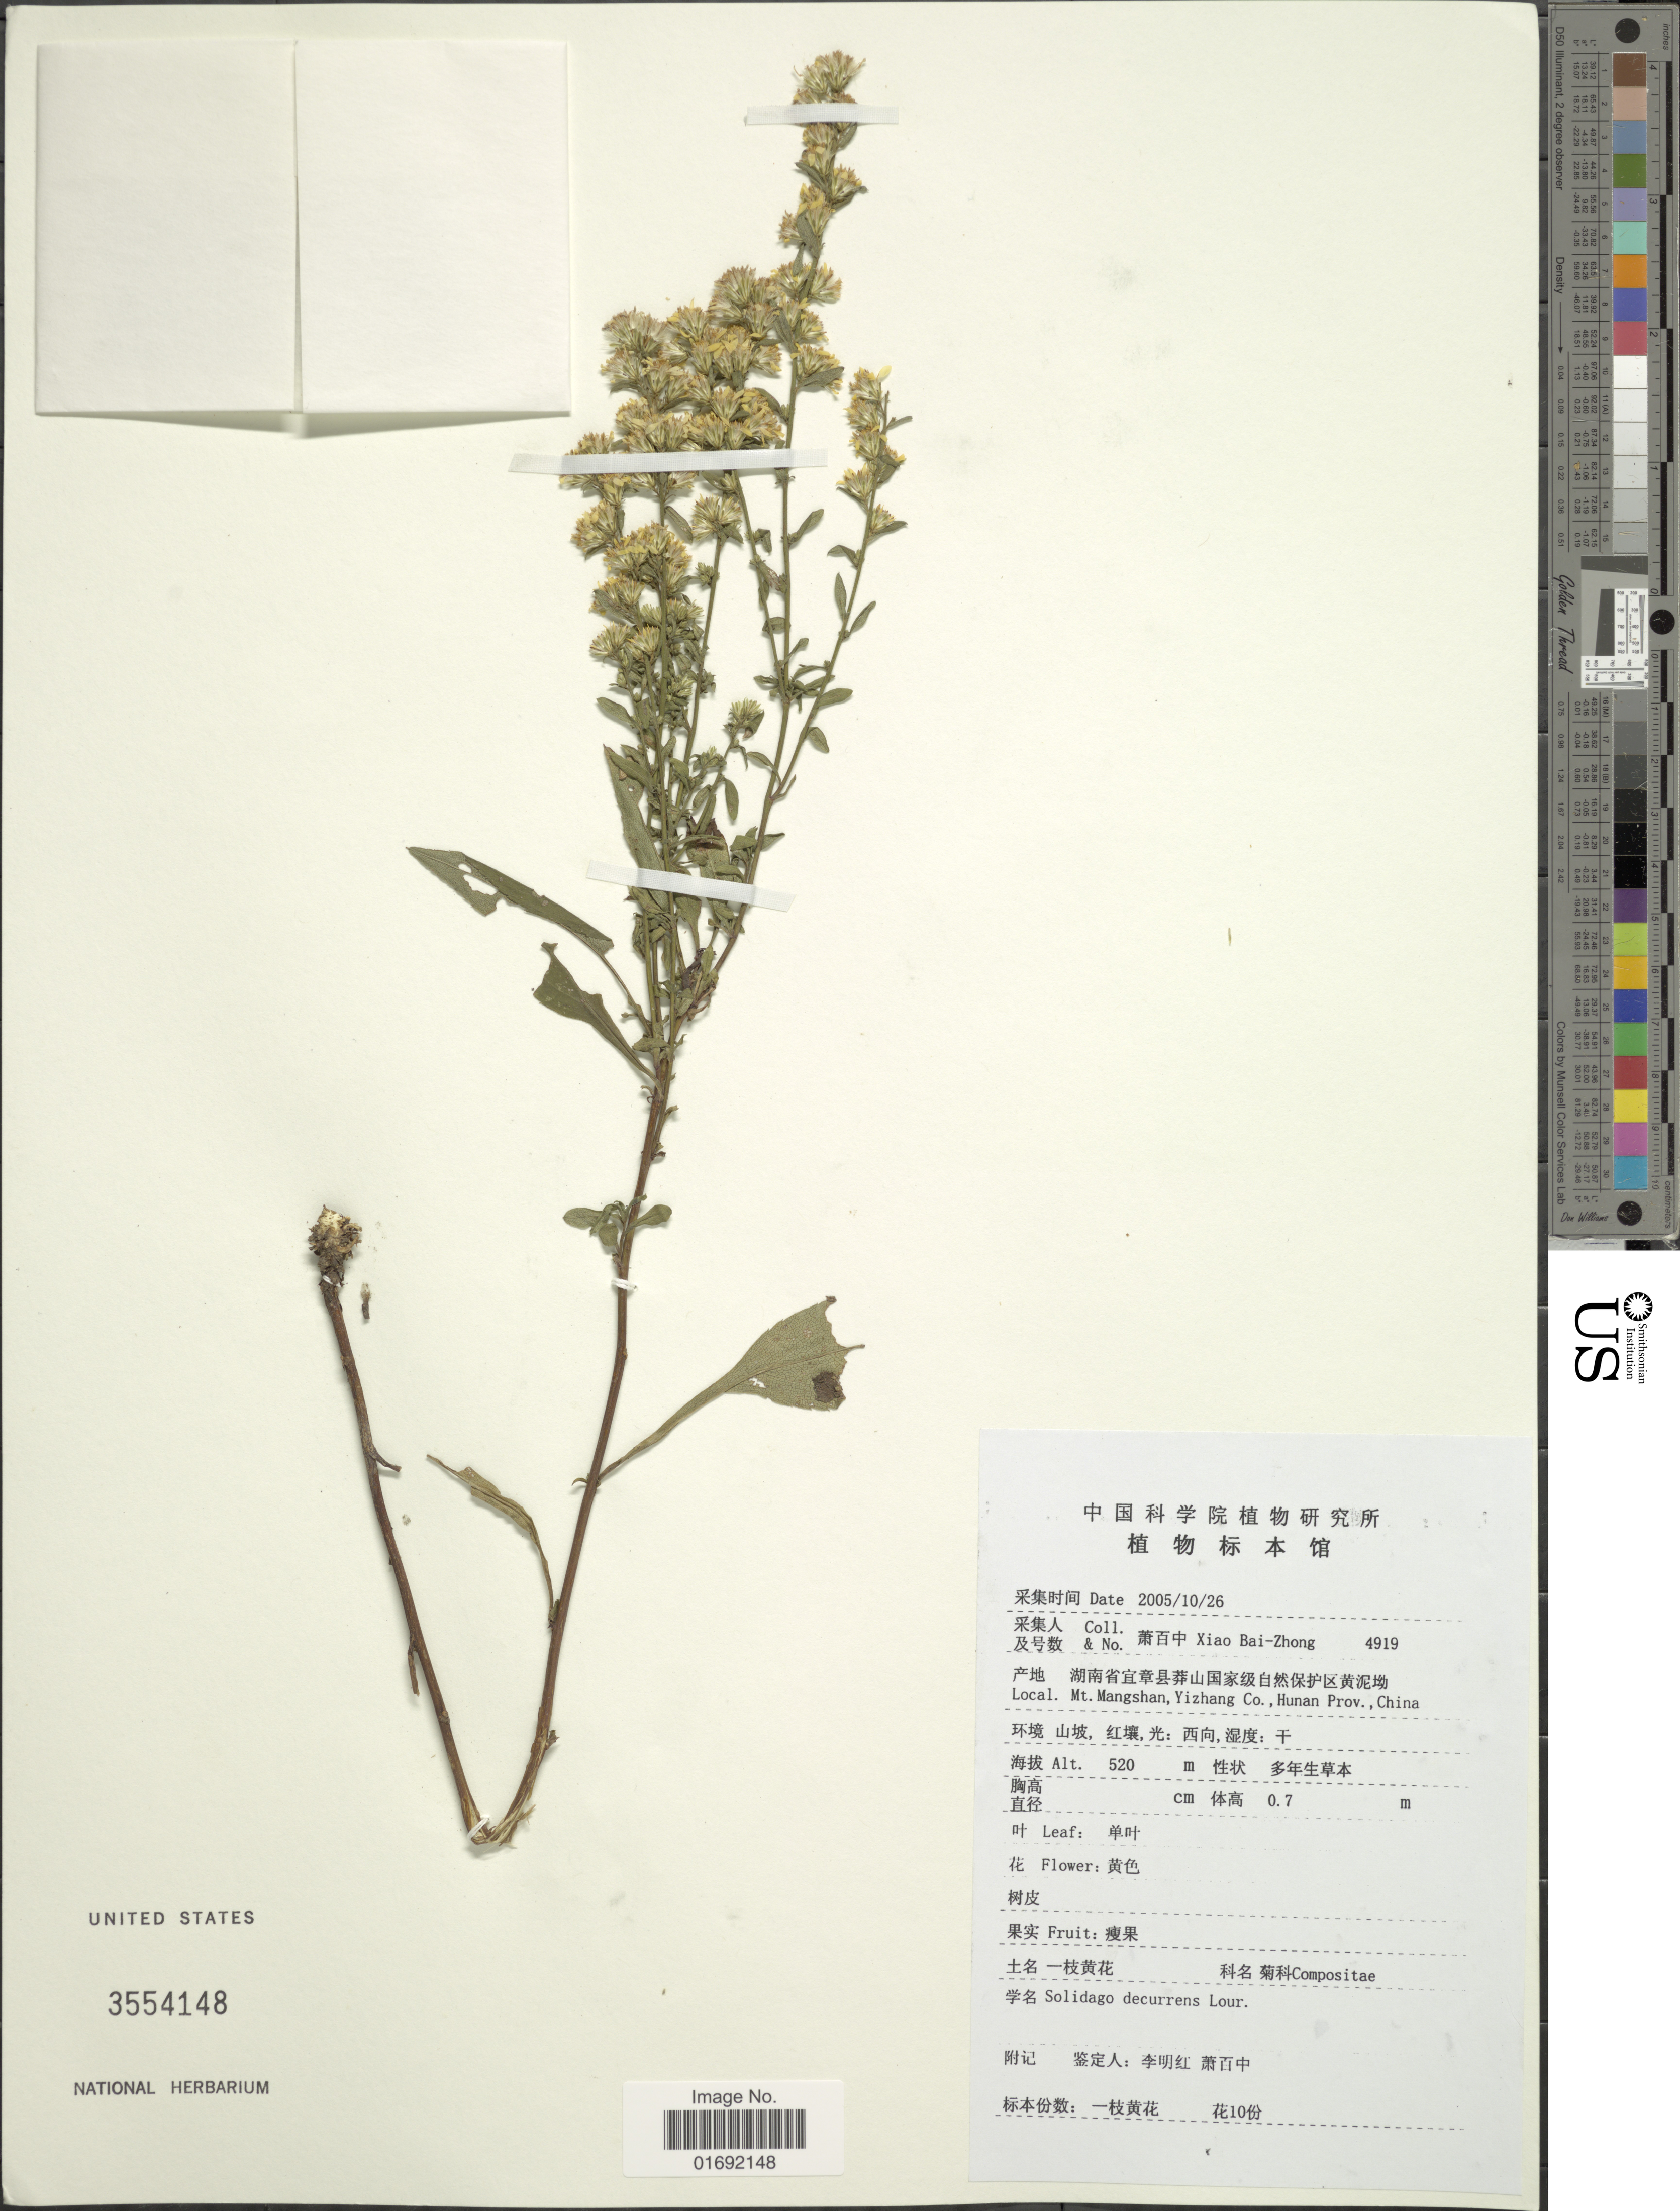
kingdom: Plantae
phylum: Tracheophyta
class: Magnoliopsida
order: Asterales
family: Asteraceae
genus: Solidago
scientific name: Solidago decurrens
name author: Lour.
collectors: B. Z. Xiao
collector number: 4919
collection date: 2005-10-26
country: China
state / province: Hunan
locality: Mt. Mangshan, Yizhang Co.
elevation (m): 520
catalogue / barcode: US 3554148